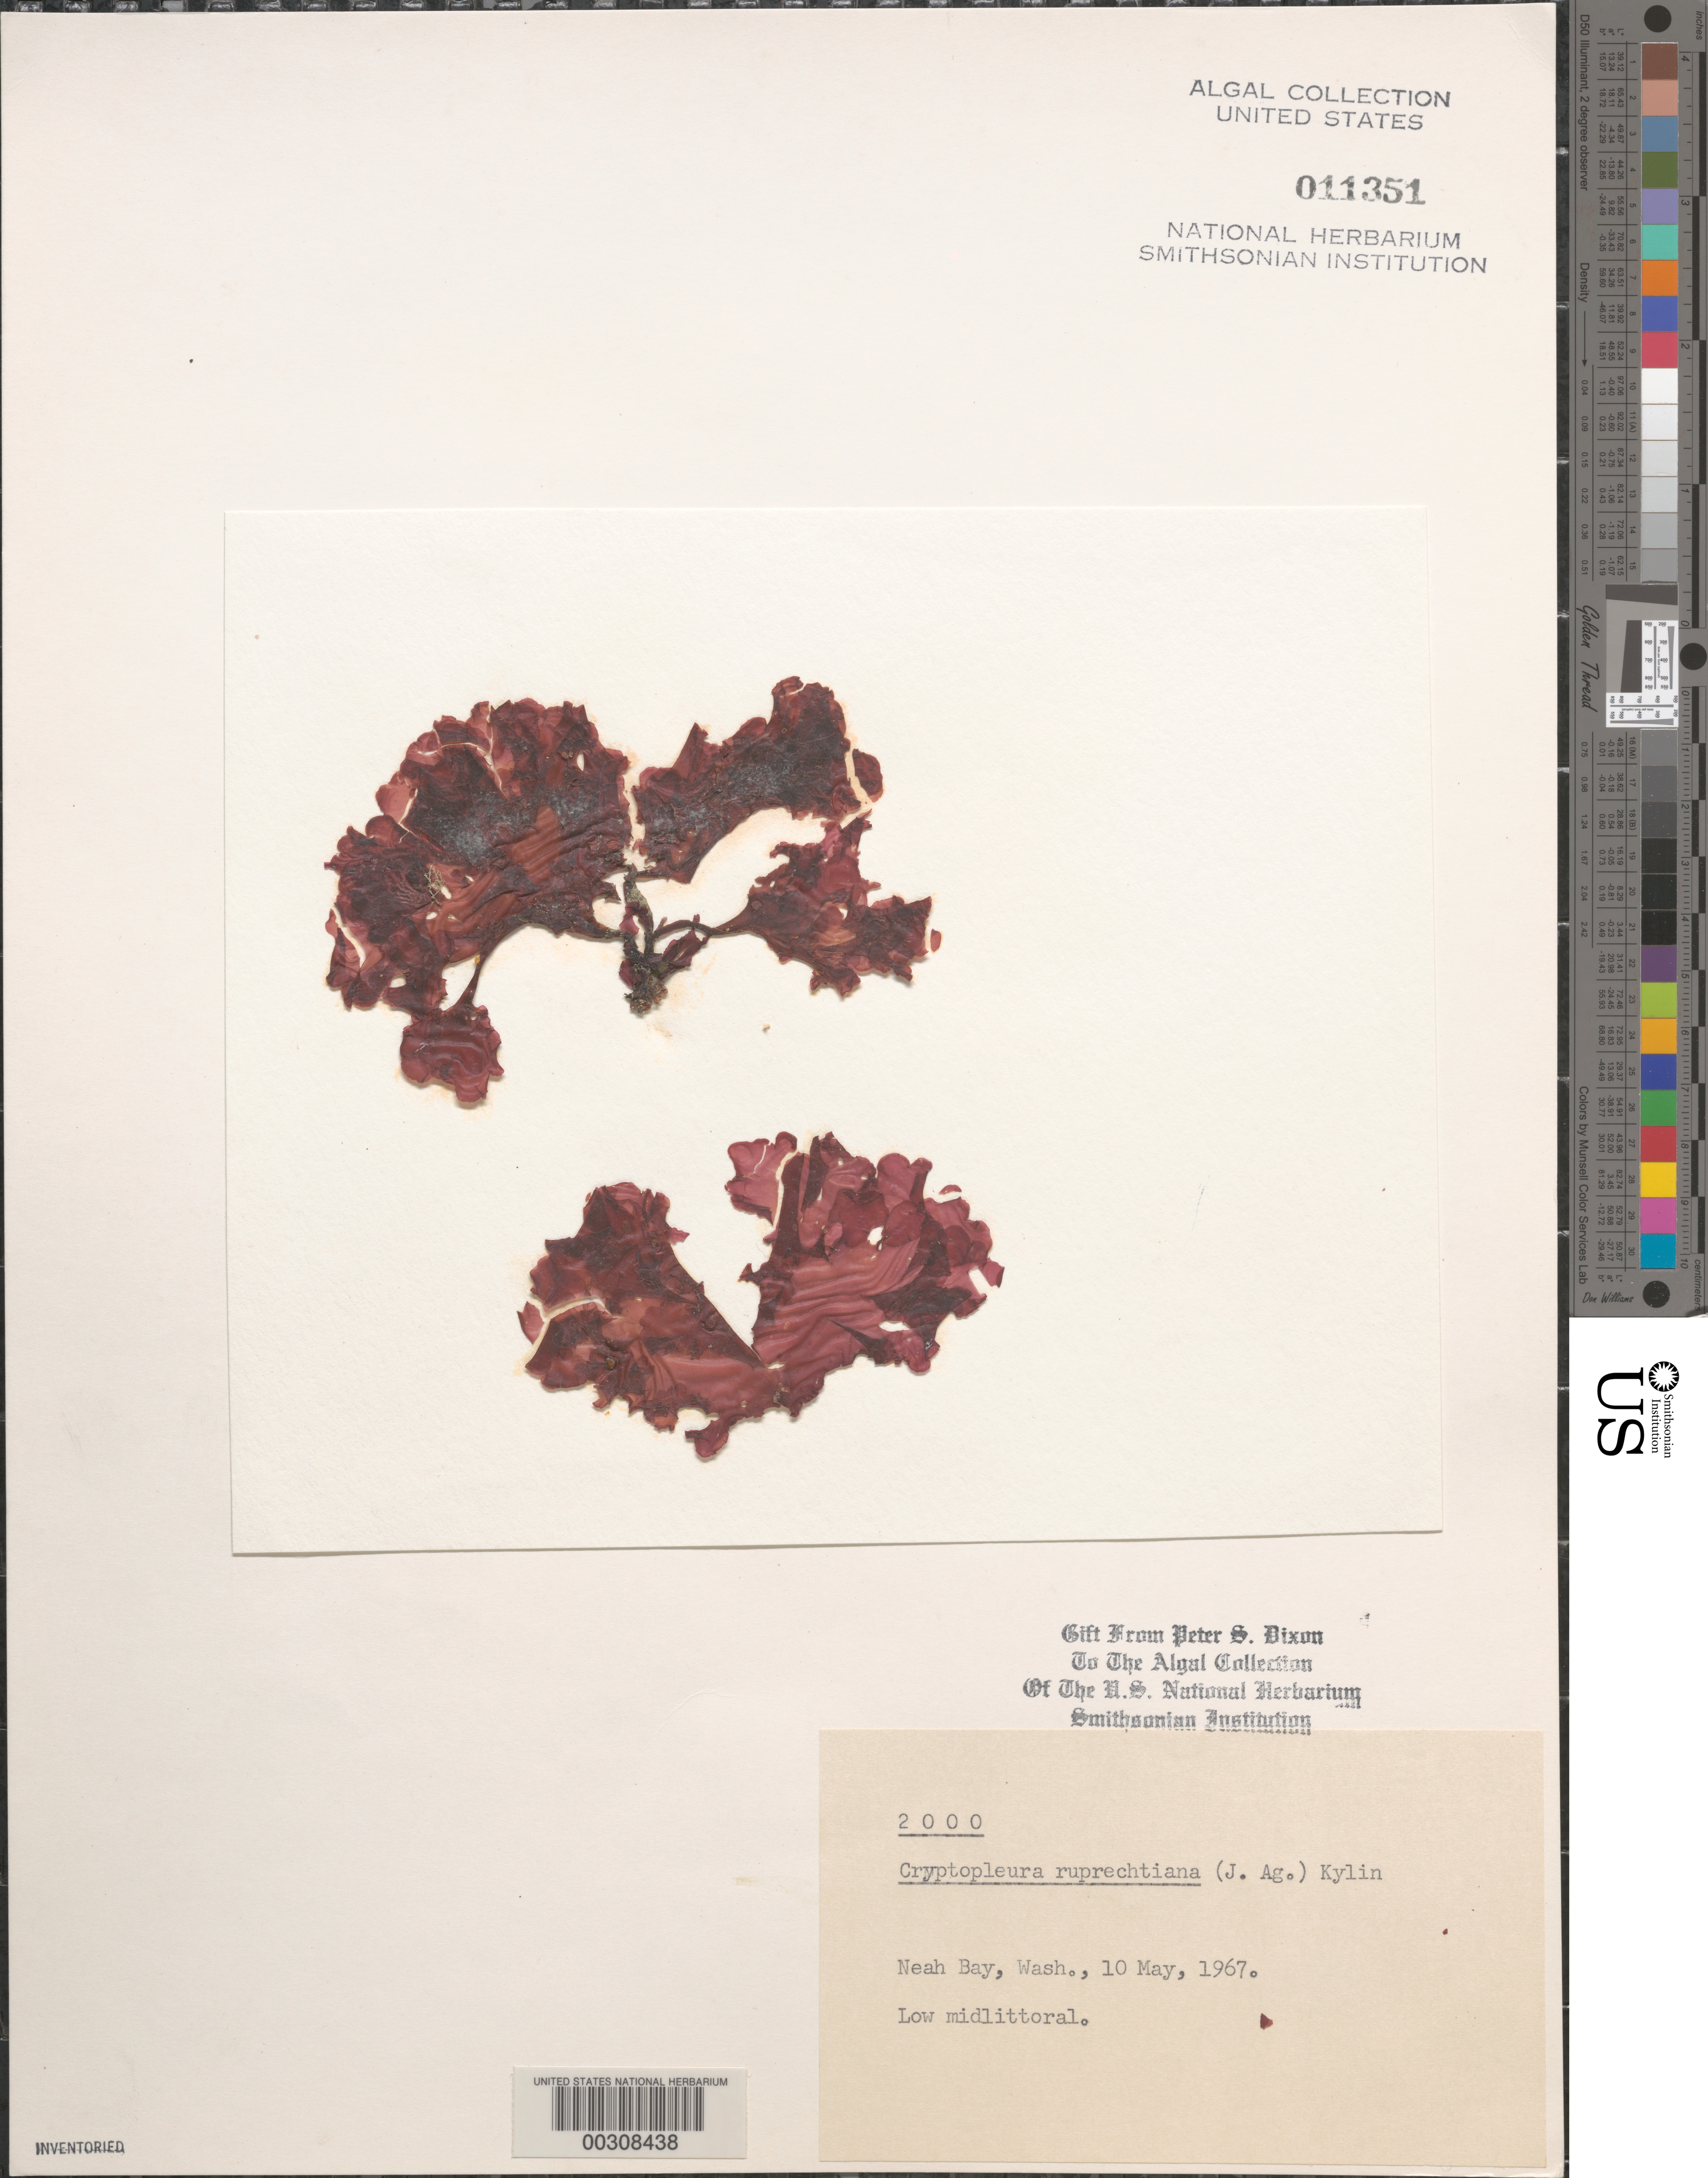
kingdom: Plantae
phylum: Rhodophyta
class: Florideophyceae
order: Ceramiales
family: Delesseriaceae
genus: Cryptopleura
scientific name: Cryptopleura ruprechtiana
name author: (J. Agardh) Kylin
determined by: Dixon, P. S.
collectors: P. S. Dixon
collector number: PSD 2000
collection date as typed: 10 May 1967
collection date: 1967-05-10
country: United States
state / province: Washington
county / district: Clallam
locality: Neah Bay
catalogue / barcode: US 11351